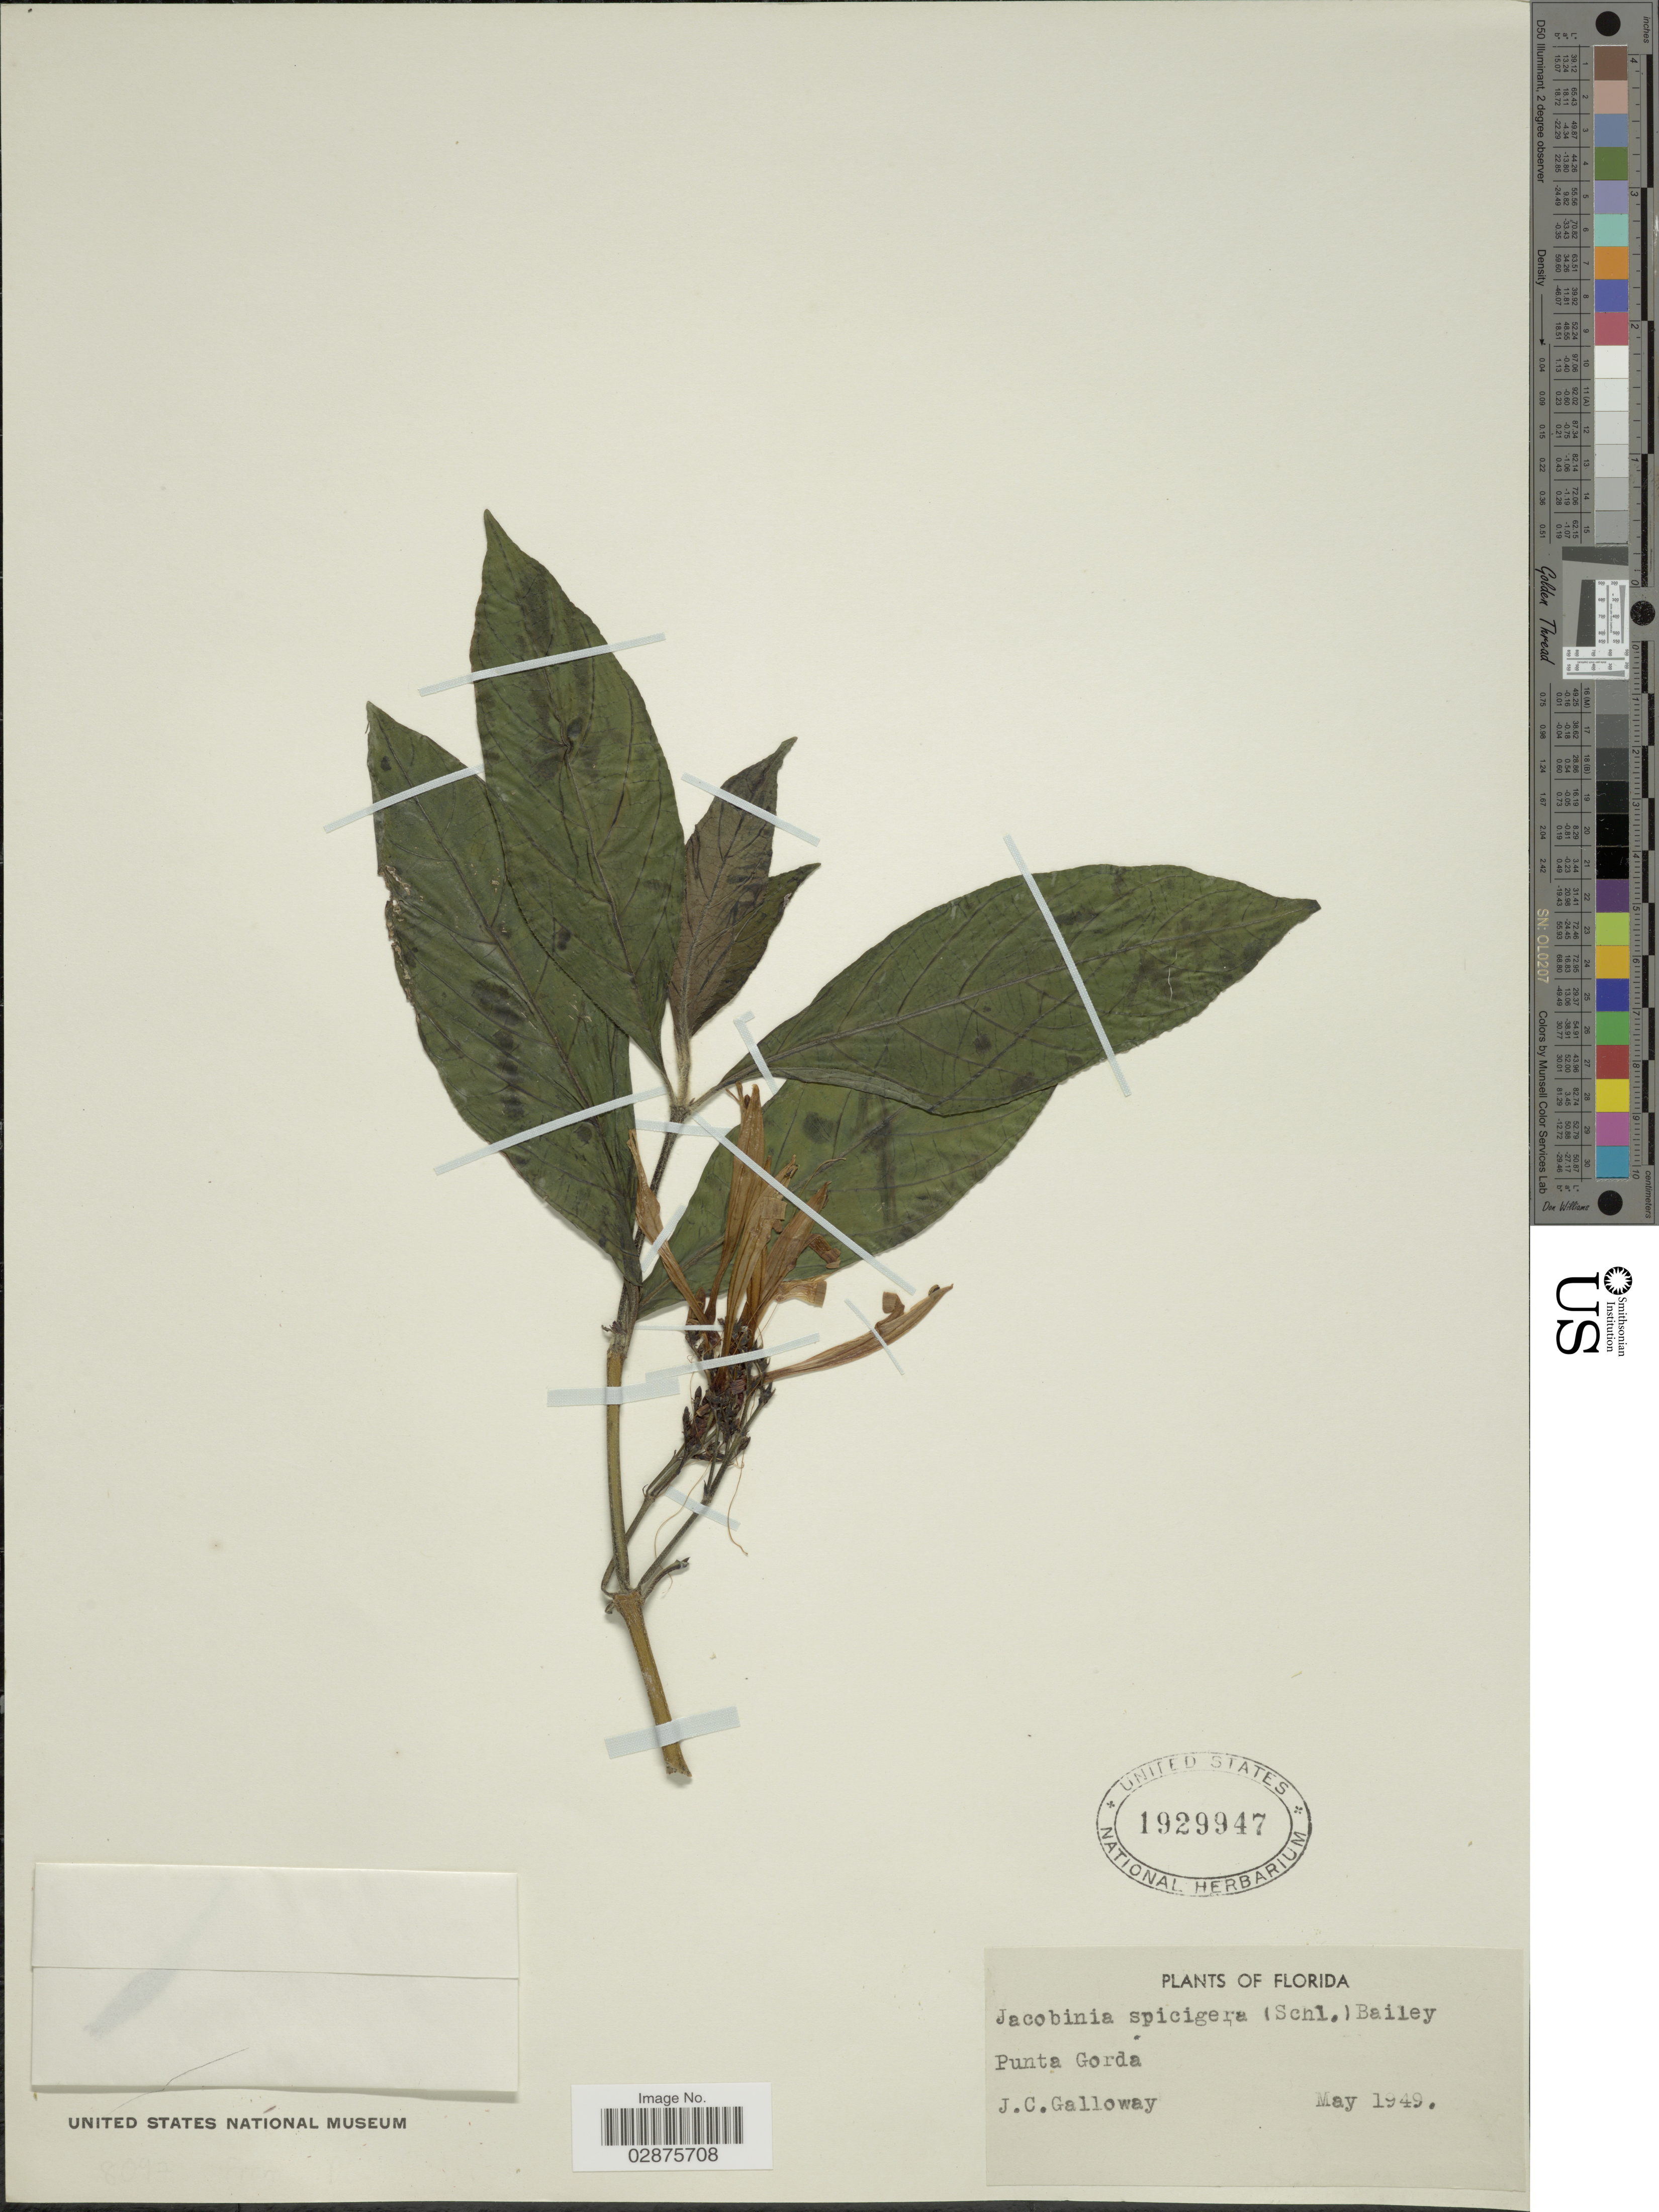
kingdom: Plantae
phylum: Tracheophyta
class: Magnoliopsida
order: Lamiales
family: Acanthaceae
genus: Justicia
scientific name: Justicia spicigera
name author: Schltdl.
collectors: J. Galloway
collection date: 1949-05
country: United States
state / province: Florida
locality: Punta Gorda.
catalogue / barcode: US 1929947